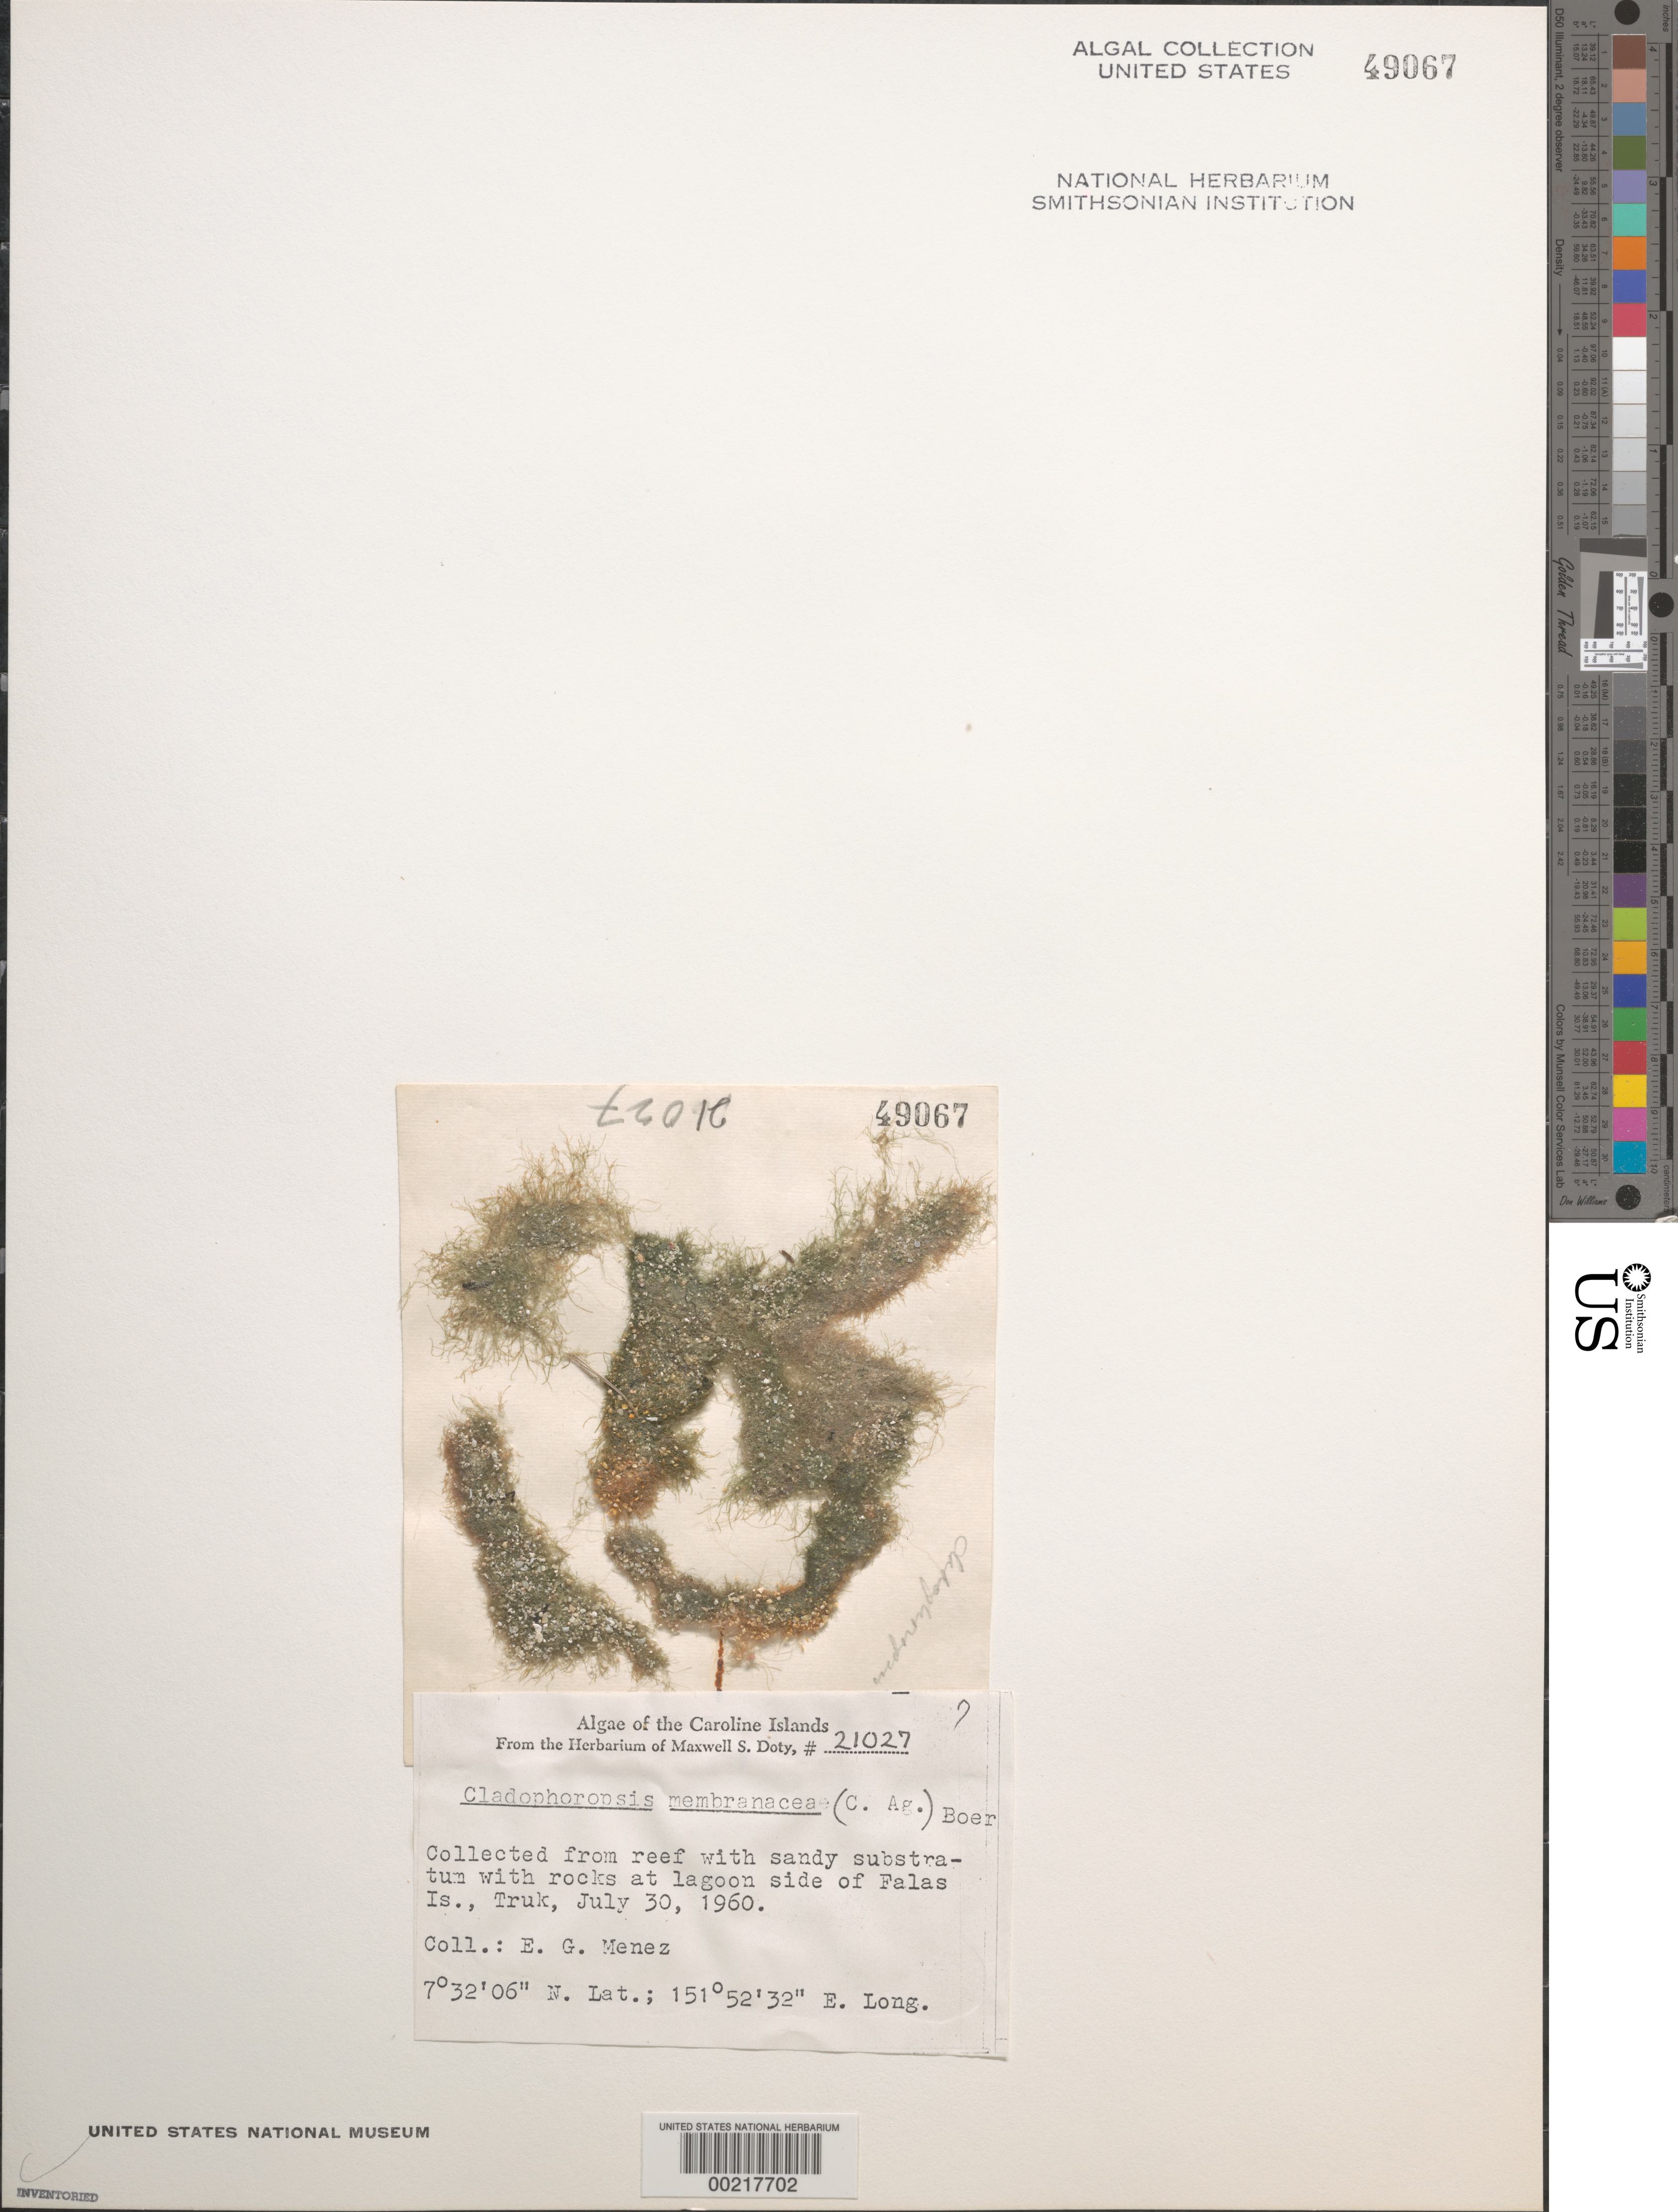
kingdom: Plantae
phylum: Chlorophyta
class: Ulvophyceae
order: Siphonocladales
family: Boodleaceae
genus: Cladophoropsis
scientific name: Cladophoropsis membranacea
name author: (Hofman-Bang) Børgesen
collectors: Meñez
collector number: MSD 21027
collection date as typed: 30 Jul 1960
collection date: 1960-07-30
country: Micronesia, Federated States of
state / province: Truk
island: Falas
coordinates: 7 32' 06" N, 151 52' 32" E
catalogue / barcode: US 49067